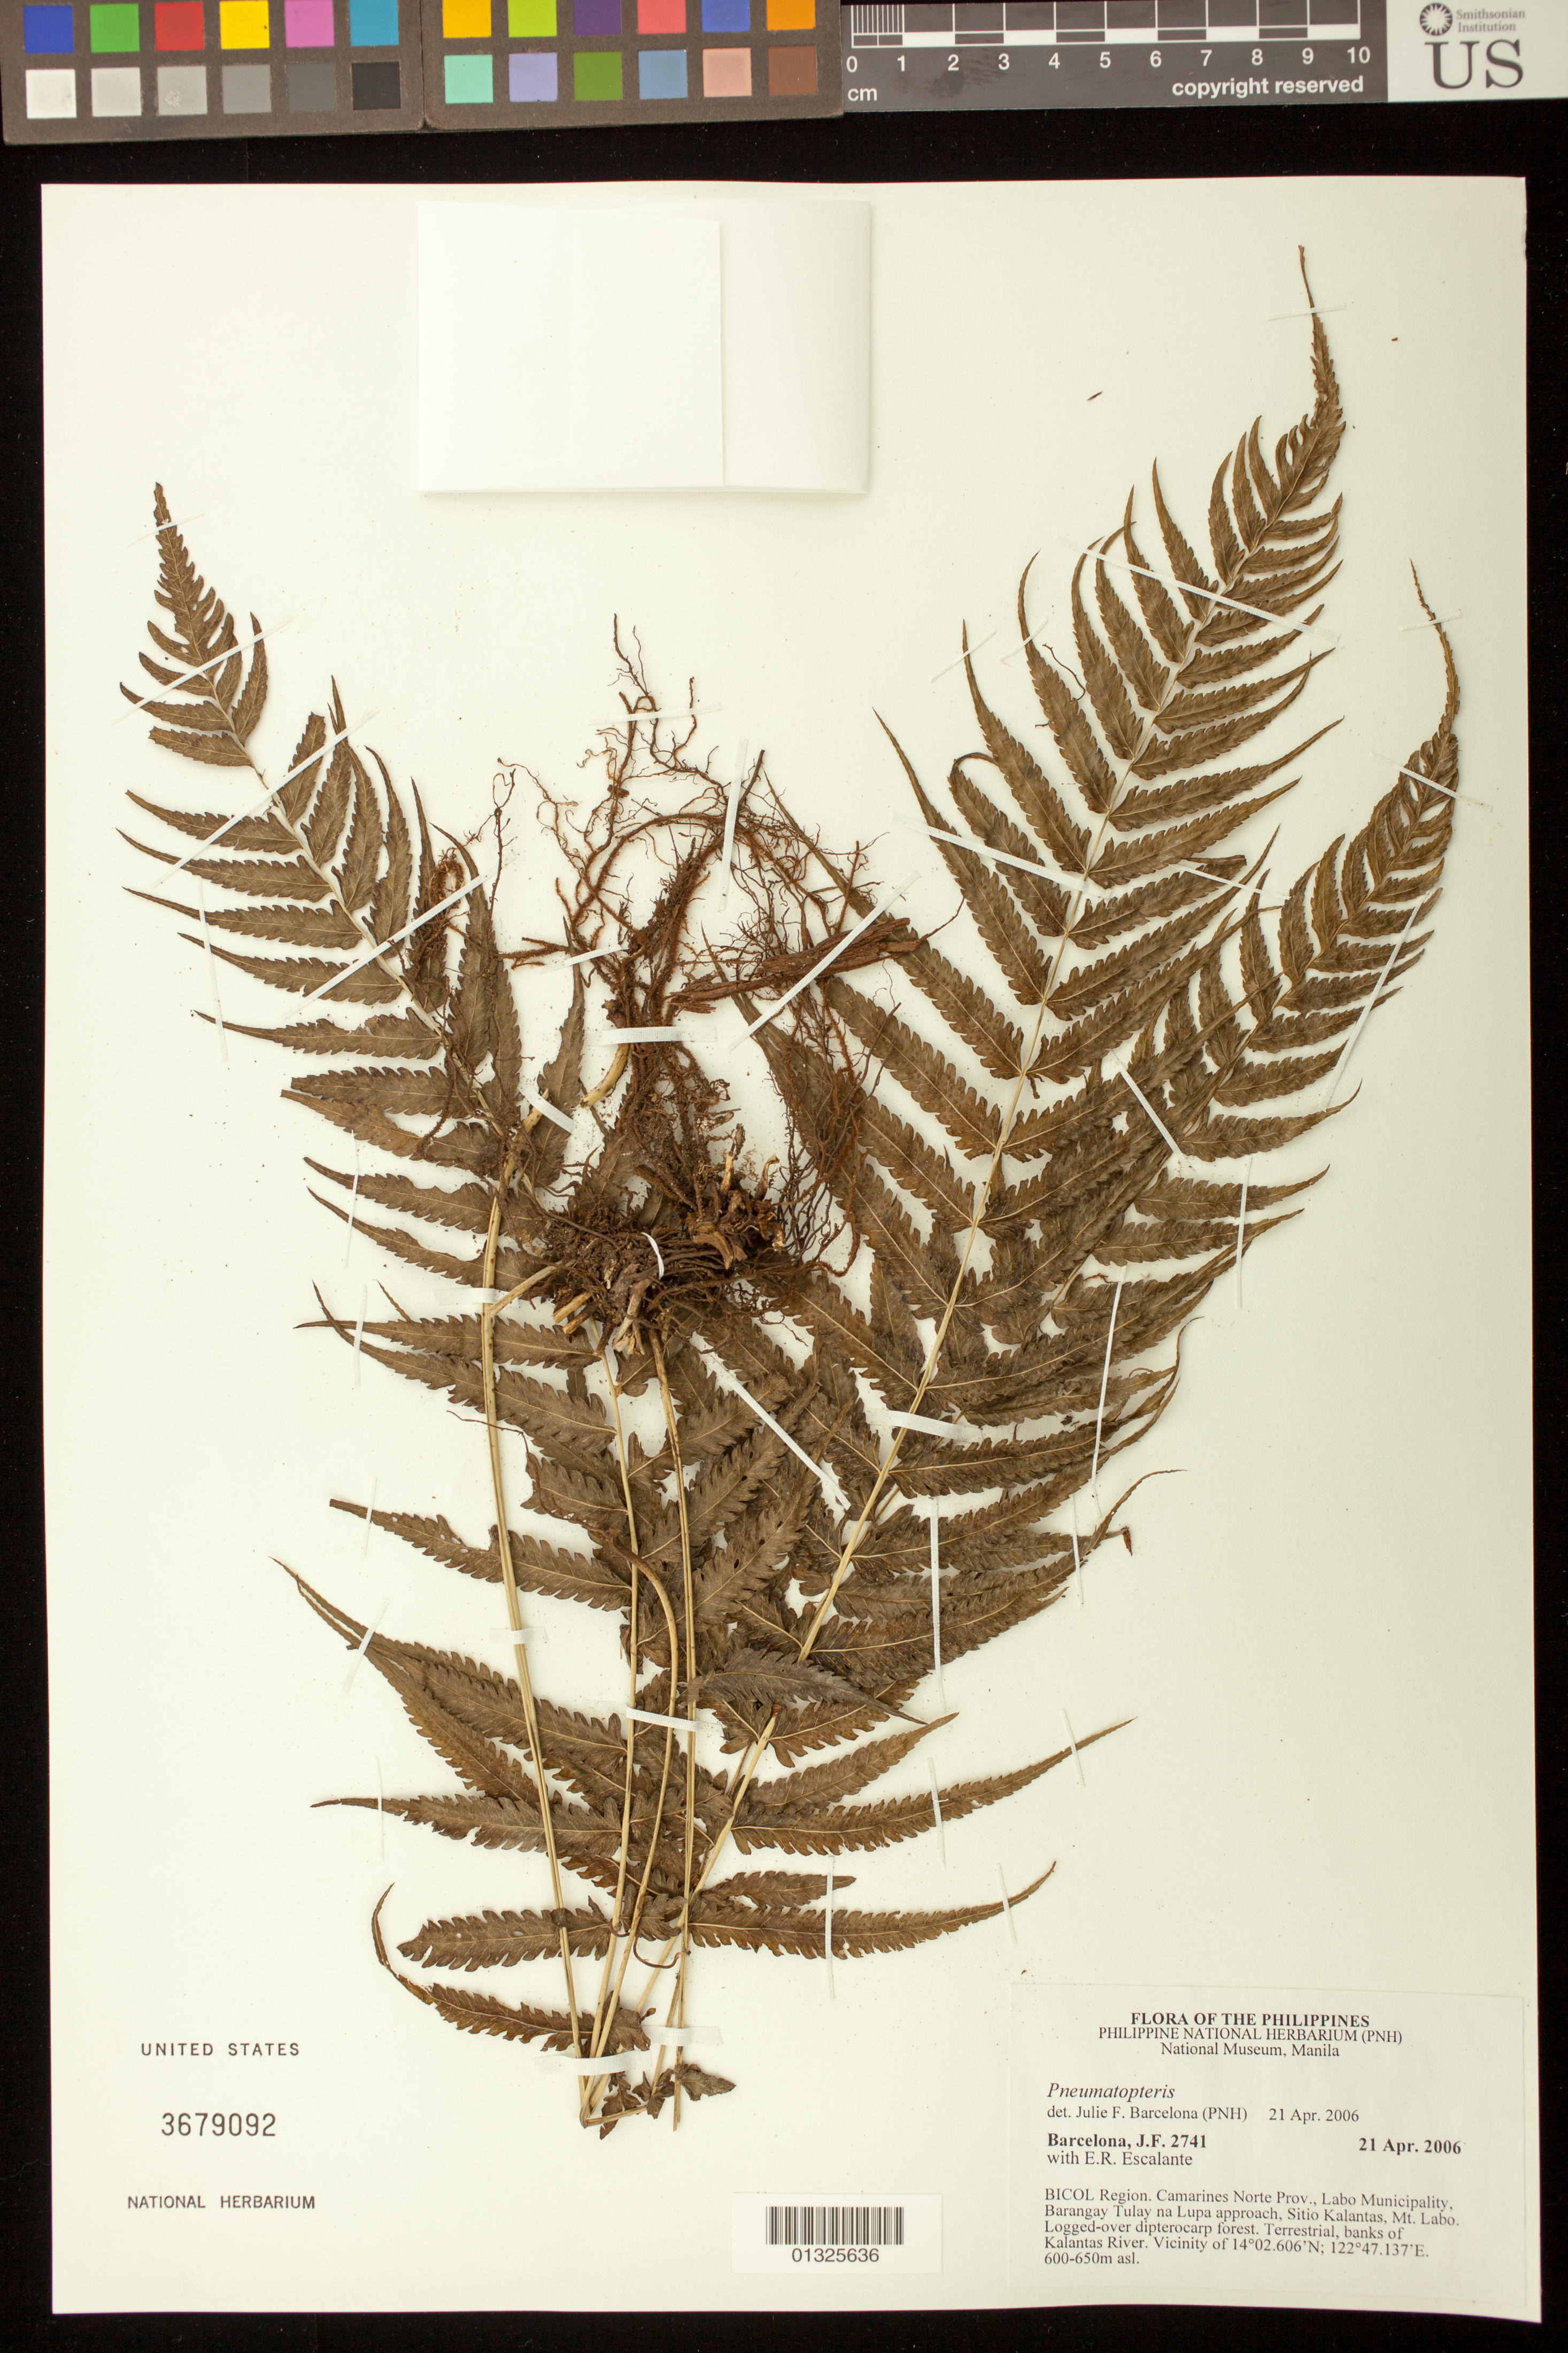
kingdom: Plantae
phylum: Tracheophyta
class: Polypodiopsida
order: Polypodiales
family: Thelypteridaceae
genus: Pneumatopteris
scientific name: Pneumatopteris sp.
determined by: Barcelona, J. F.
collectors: J. F. Barcelona & D. Balete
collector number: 2741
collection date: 2006-04-21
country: Philippines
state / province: Bicol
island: Luzon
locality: Camarines Norte Prov., Labo Municipality, Barangay Tulay na Lupa approach, Sitio Kalantas, Mt. Labo.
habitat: Logged-over dipterocarp forest.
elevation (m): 600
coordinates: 14 02.606 N, 122 47.137 E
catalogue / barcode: US 3679092